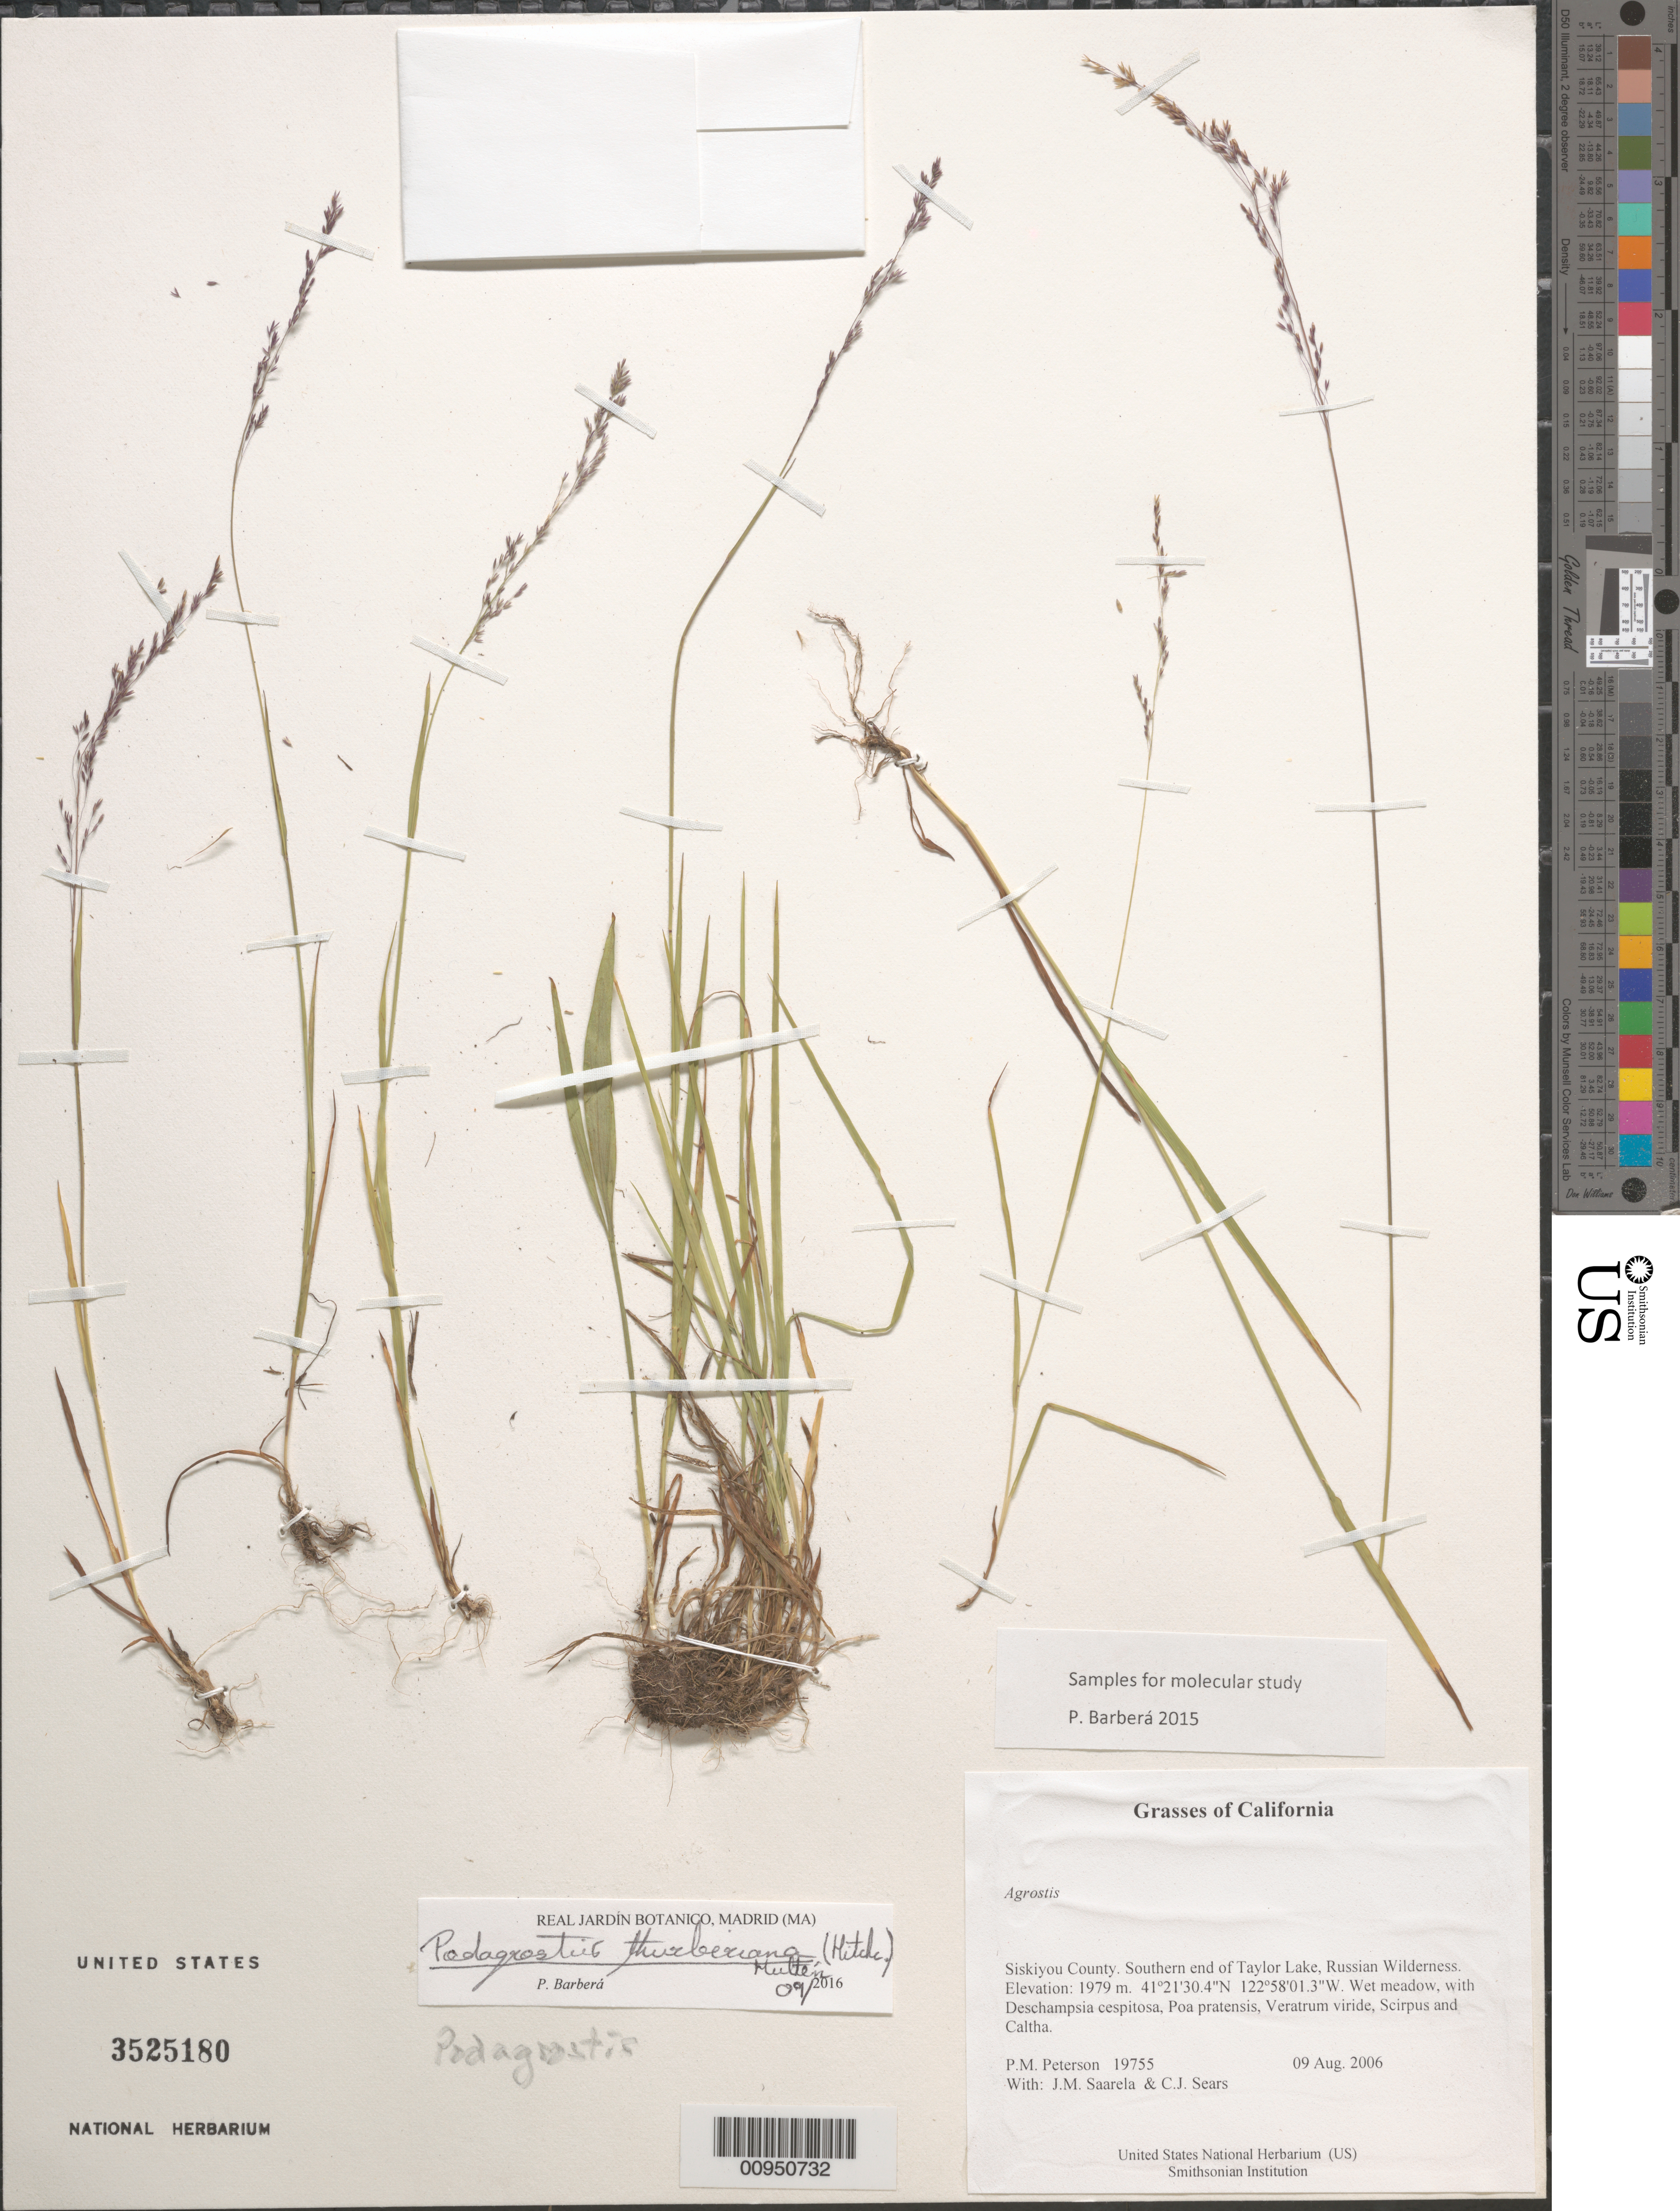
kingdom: Plantae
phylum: Tracheophyta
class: Liliopsida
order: Poales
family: Poaceae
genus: Agrostis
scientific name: Agrostis stolonifera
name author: L.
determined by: Saarela, J. M., (CAN), Canadian Museum of Nature (CANADA)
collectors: P. M. Peterson, J. Saarela & C. Sears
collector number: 19755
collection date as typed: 09 Aug 2006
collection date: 2006-08-09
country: United States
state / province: California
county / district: Siskiyou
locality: Southern end of Taylor Lake, Russian Wilderness.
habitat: Wet meadow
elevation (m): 1979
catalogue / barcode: US 3525180